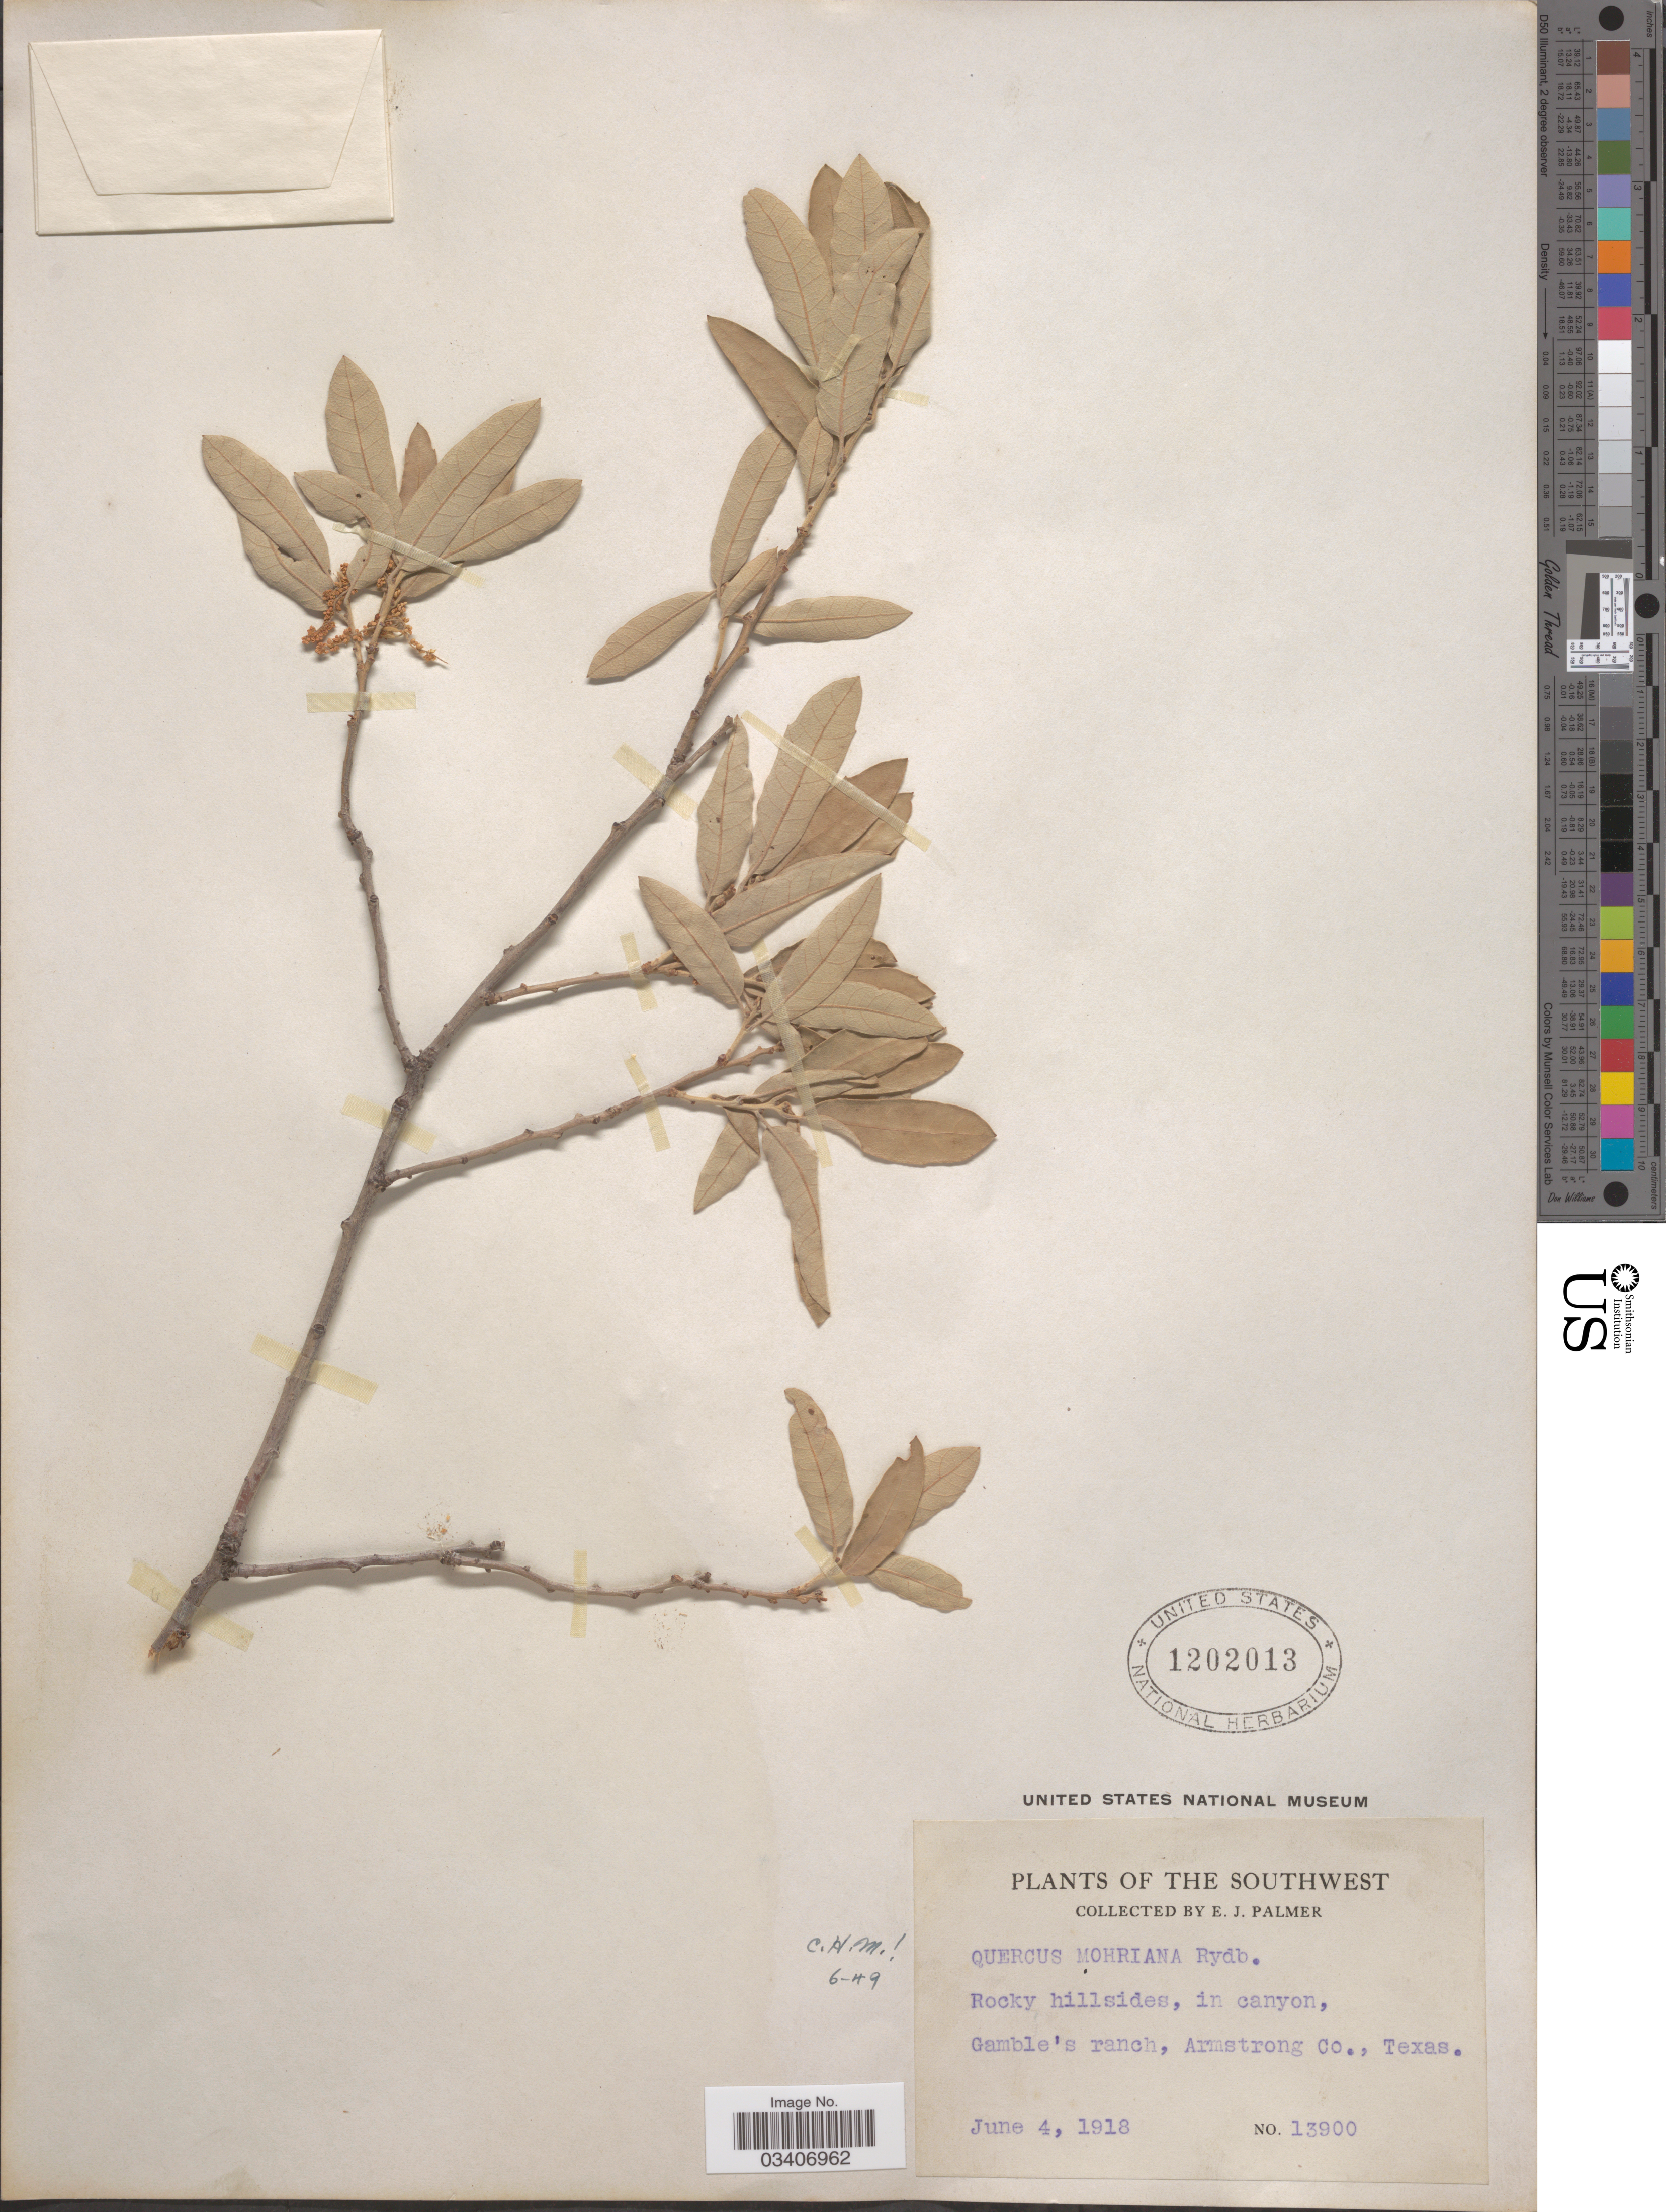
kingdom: Plantae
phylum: Tracheophyta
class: Magnoliopsida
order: Fagales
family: Fagaceae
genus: Quercus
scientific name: Quercus mohriana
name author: Buckley ex Rydb.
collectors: E. J. Palmer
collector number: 13900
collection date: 1918-06-04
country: United States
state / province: Texas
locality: The Southwest. Gamble's ranch, Armstrong Co.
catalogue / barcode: US 1202013